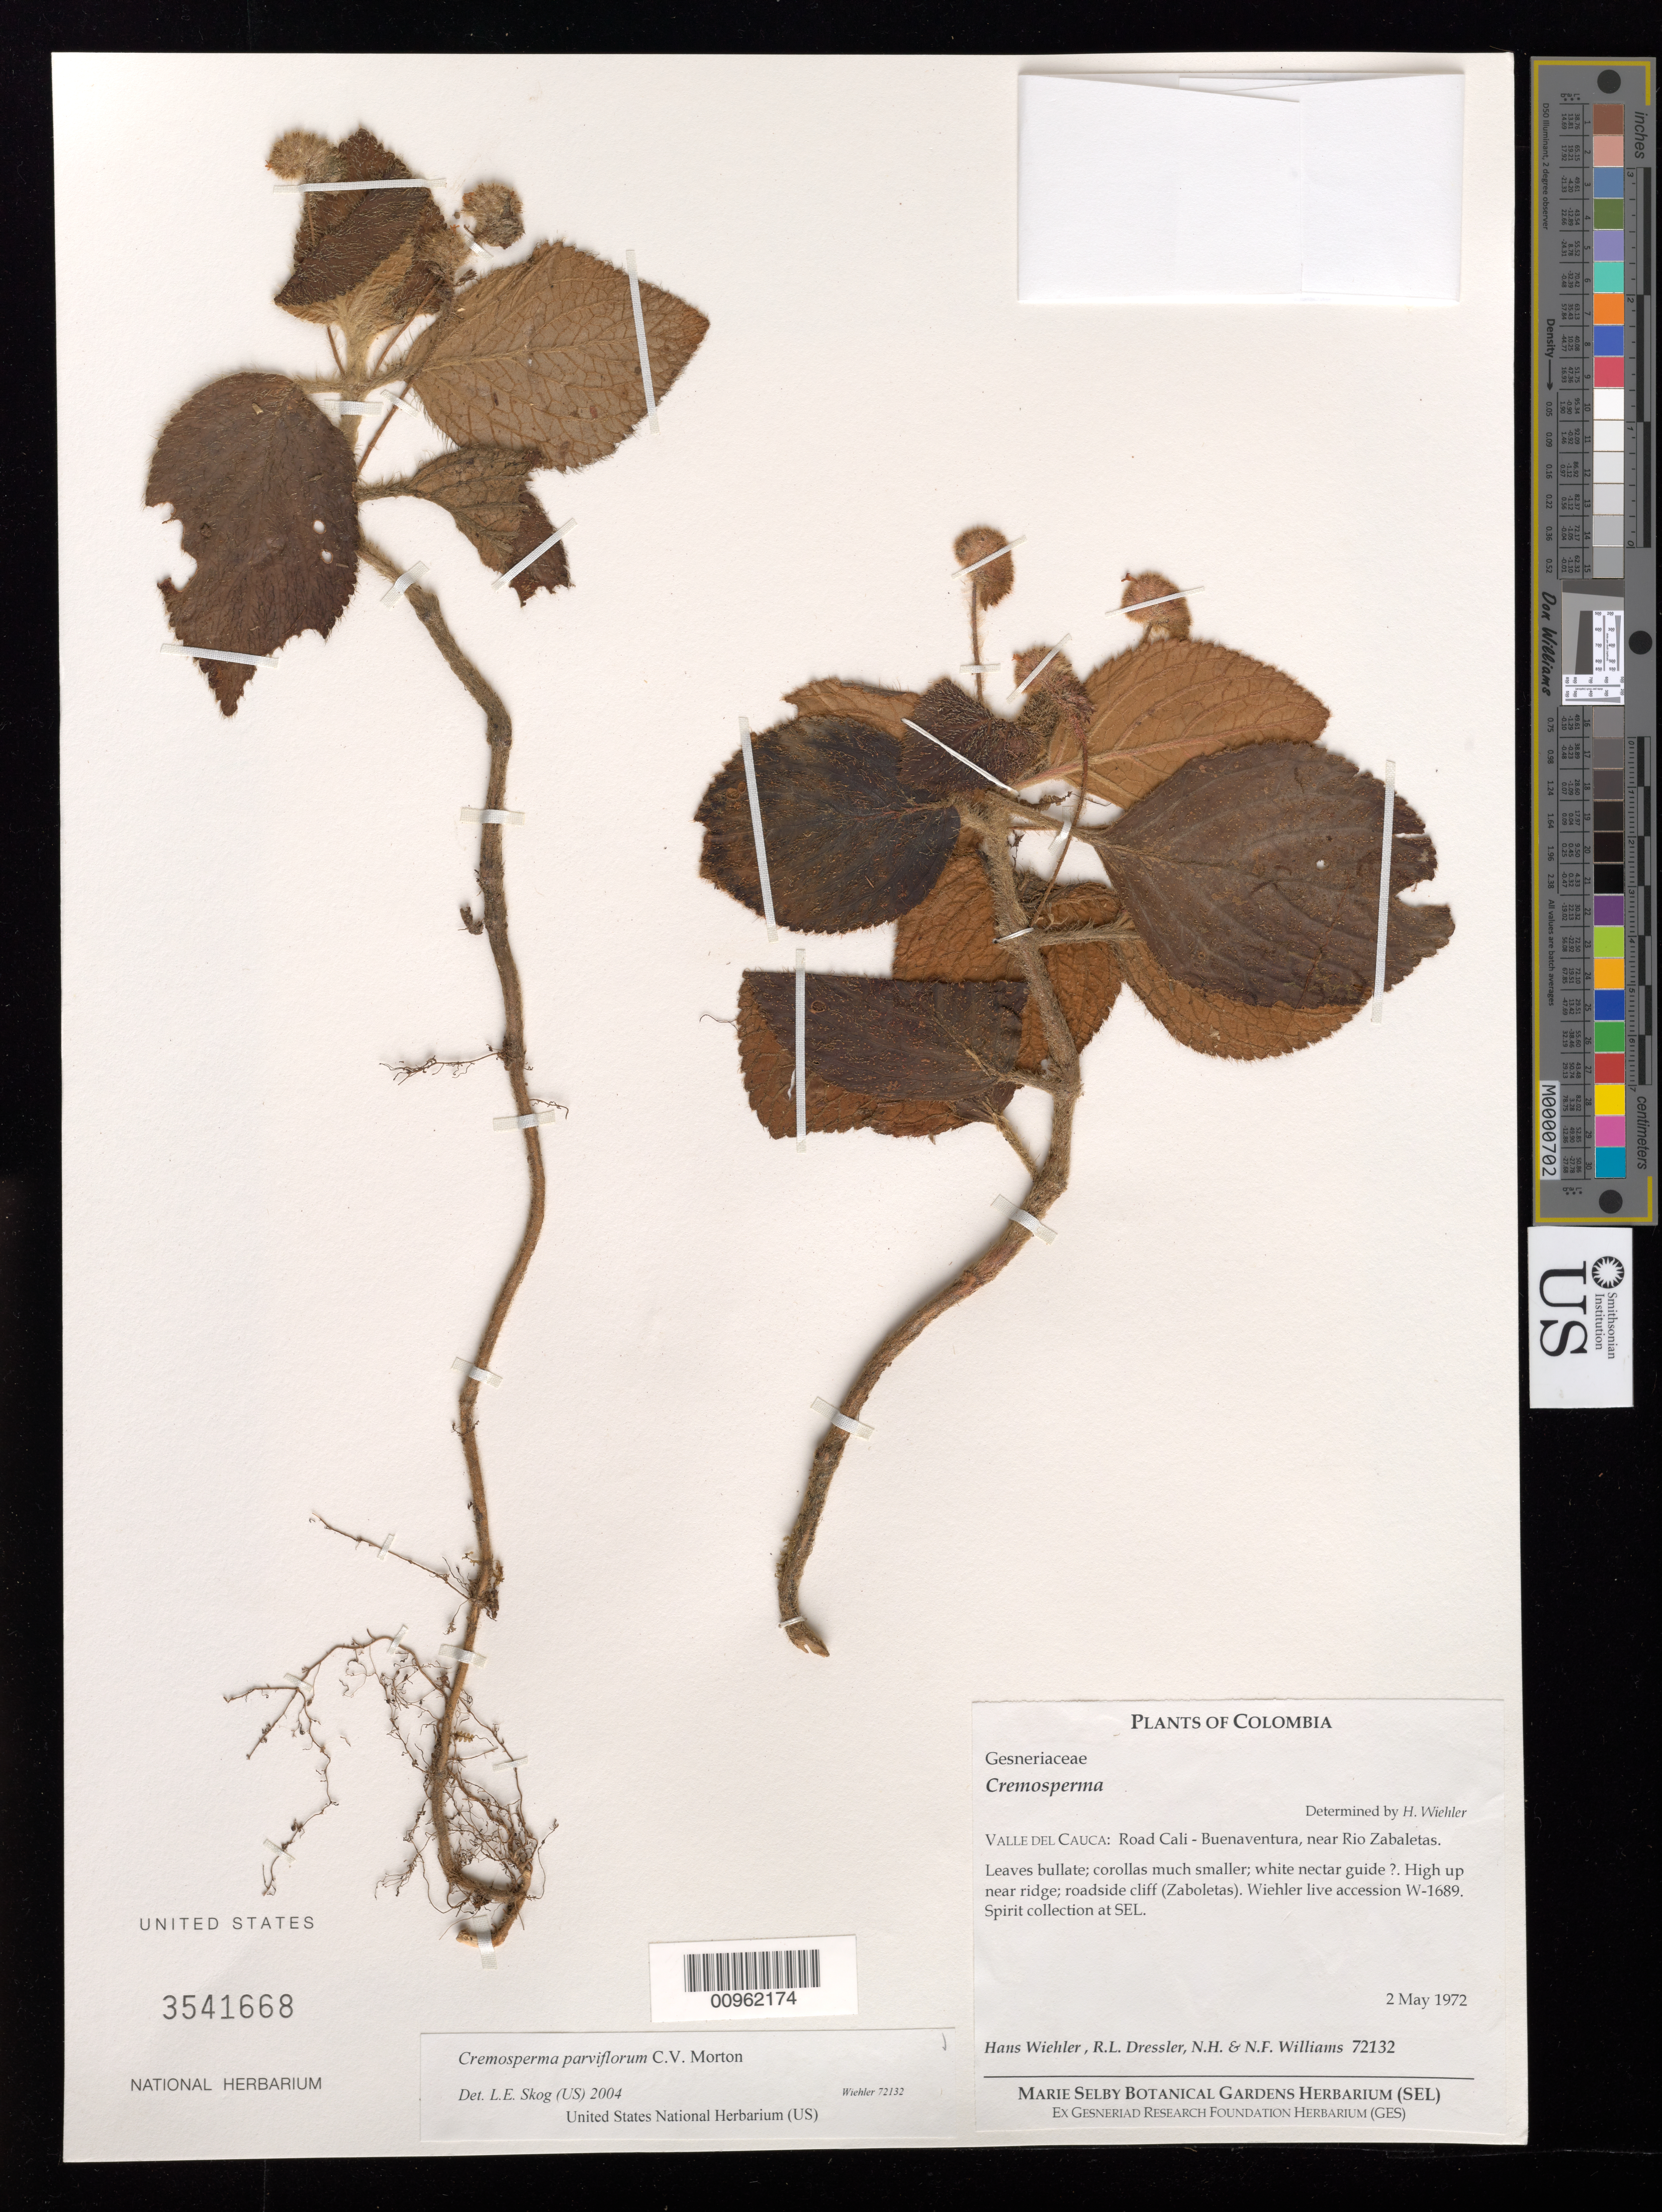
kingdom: Plantae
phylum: Tracheophyta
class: Magnoliopsida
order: Lamiales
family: Gesneriaceae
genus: Cremosperma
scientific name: Cremosperma parviflorum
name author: C.V. Morton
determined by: Skog, Laurence E.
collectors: H. J. Wiehler, R. Dressler, N. H. Williams & N. Williams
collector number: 72132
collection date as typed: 02 May 1972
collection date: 1972-05-02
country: Colombia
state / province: Valle del Cauca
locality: Valle del Cauca; road Cali - Buenaventura, near Rio Zabaletas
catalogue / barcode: US 3541668